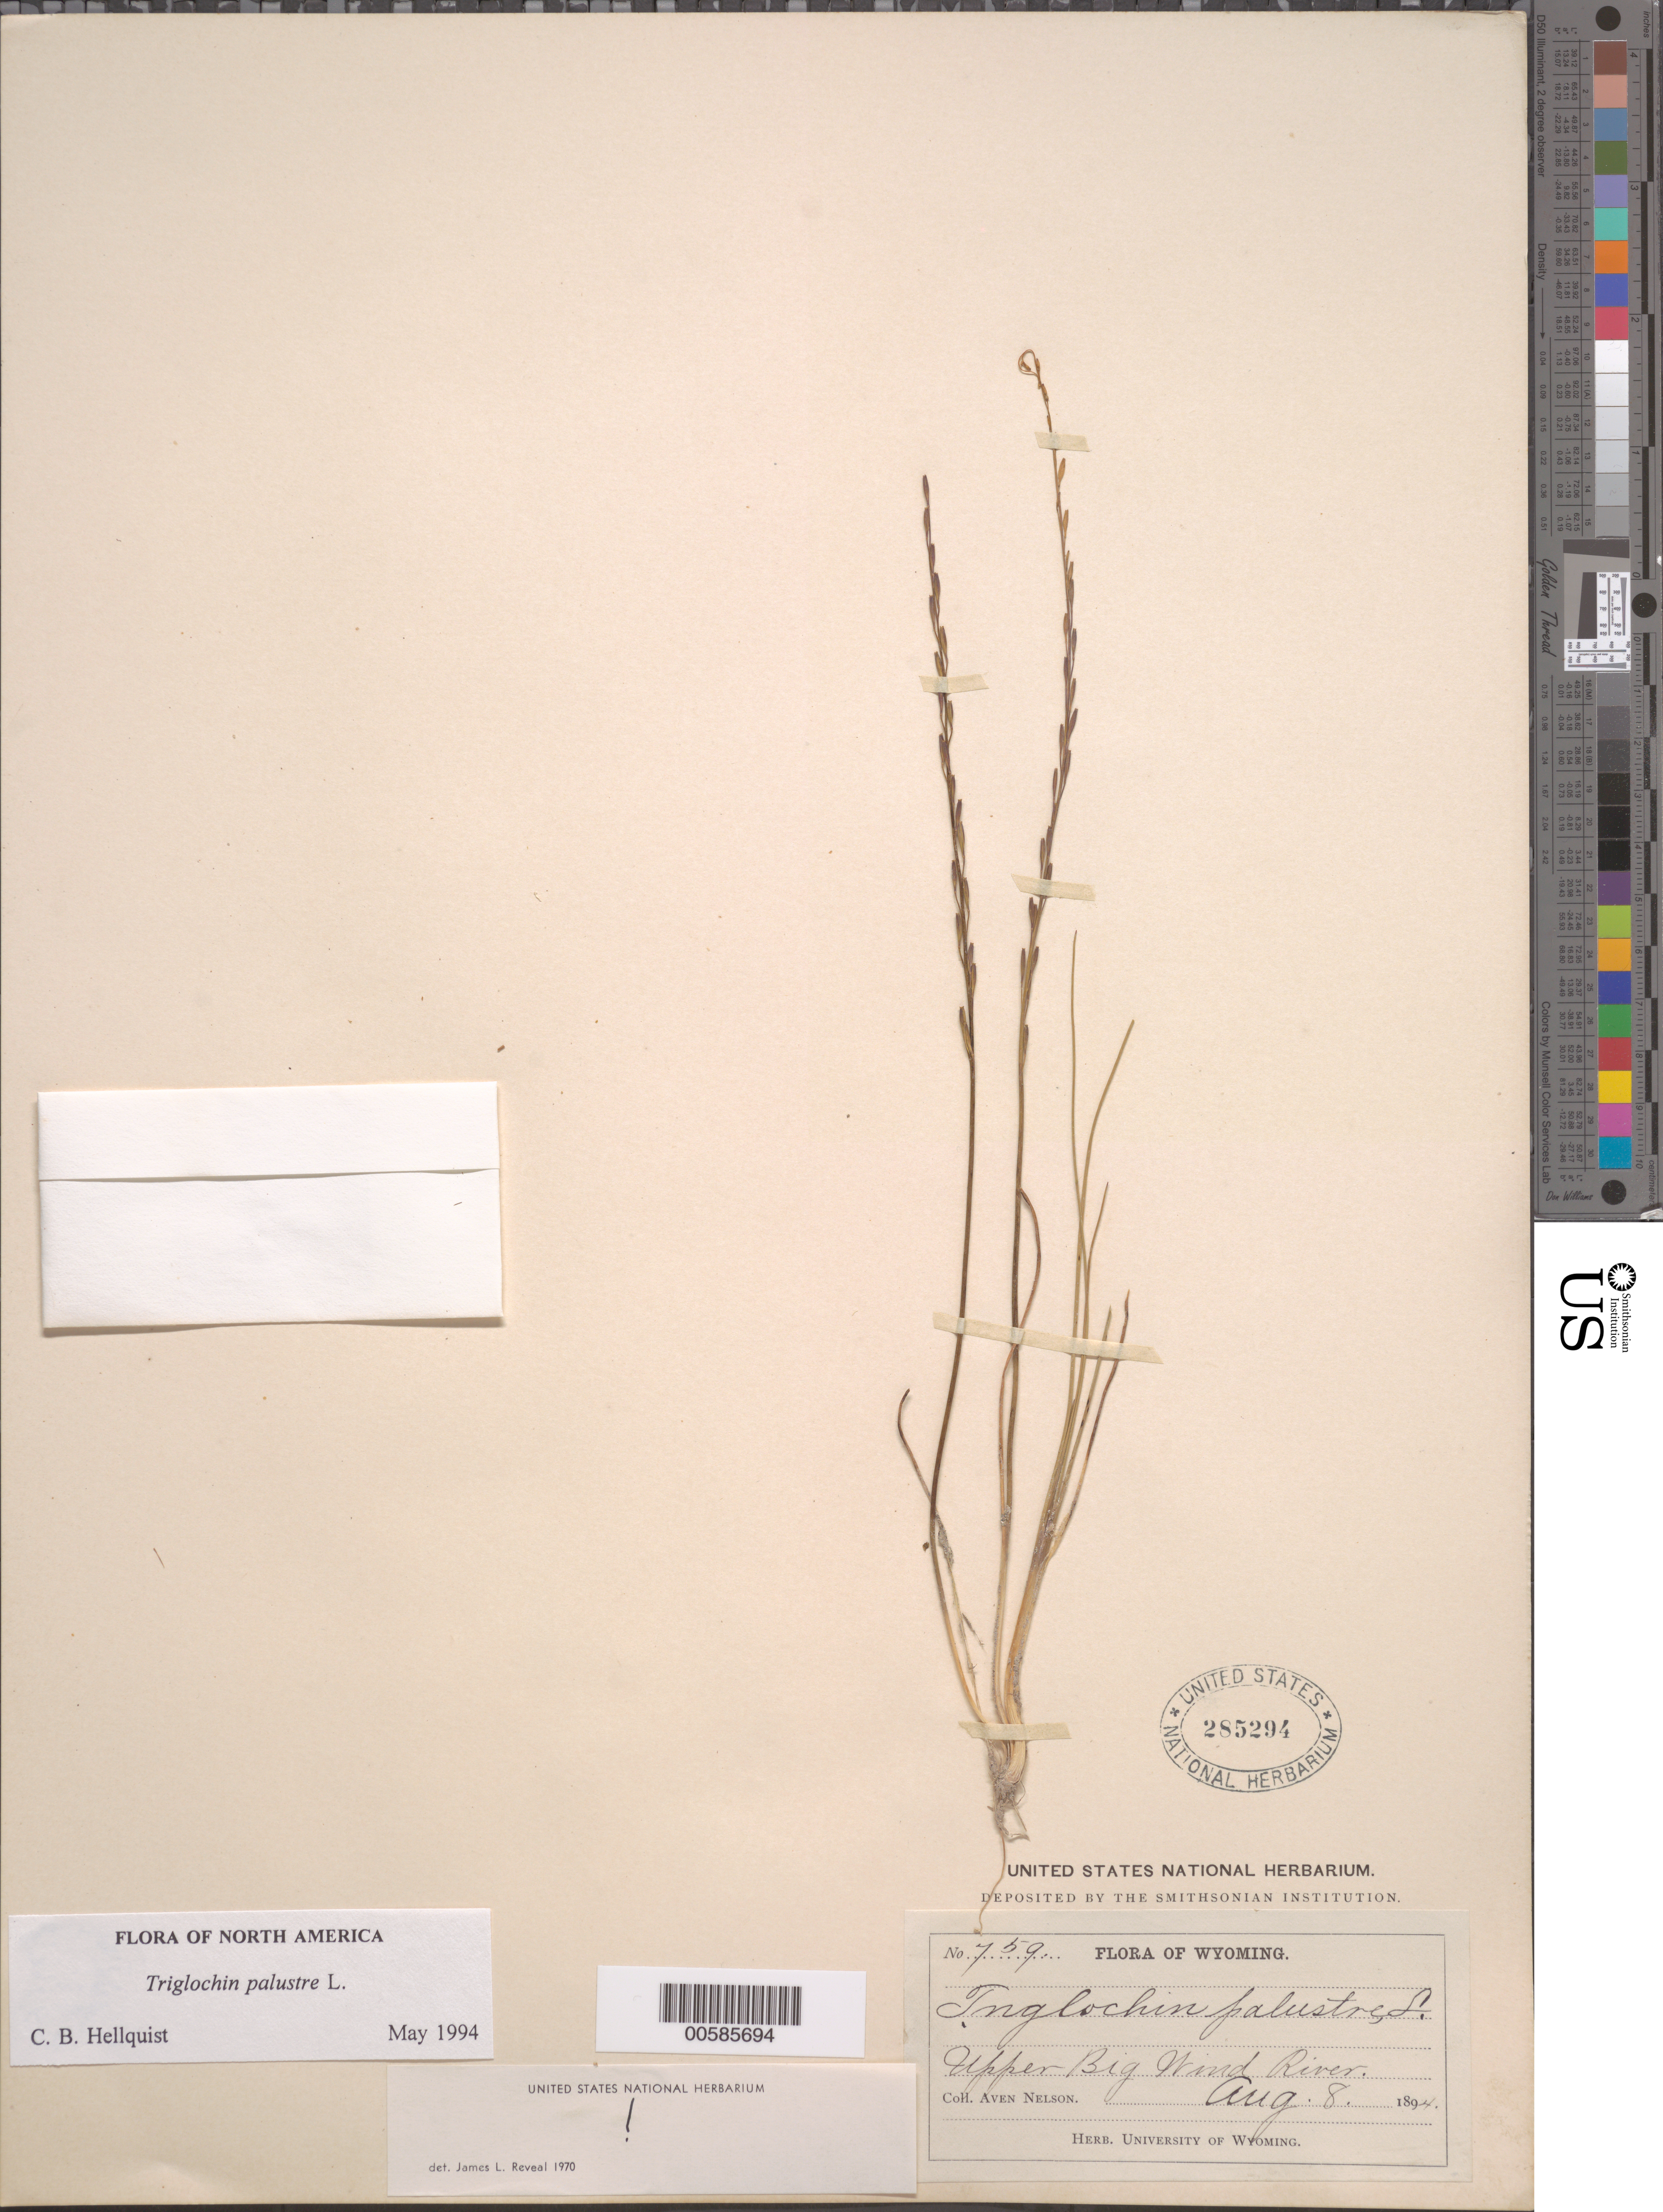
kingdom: Plantae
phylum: Tracheophyta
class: Liliopsida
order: Alismatales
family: Juncaginaceae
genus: Triglochin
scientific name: Triglochin palustris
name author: L.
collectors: A. Nelson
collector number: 759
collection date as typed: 08 Aug 1894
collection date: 1894-08-08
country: United States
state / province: Wyoming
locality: Upper Big Wind River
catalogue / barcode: US 285294